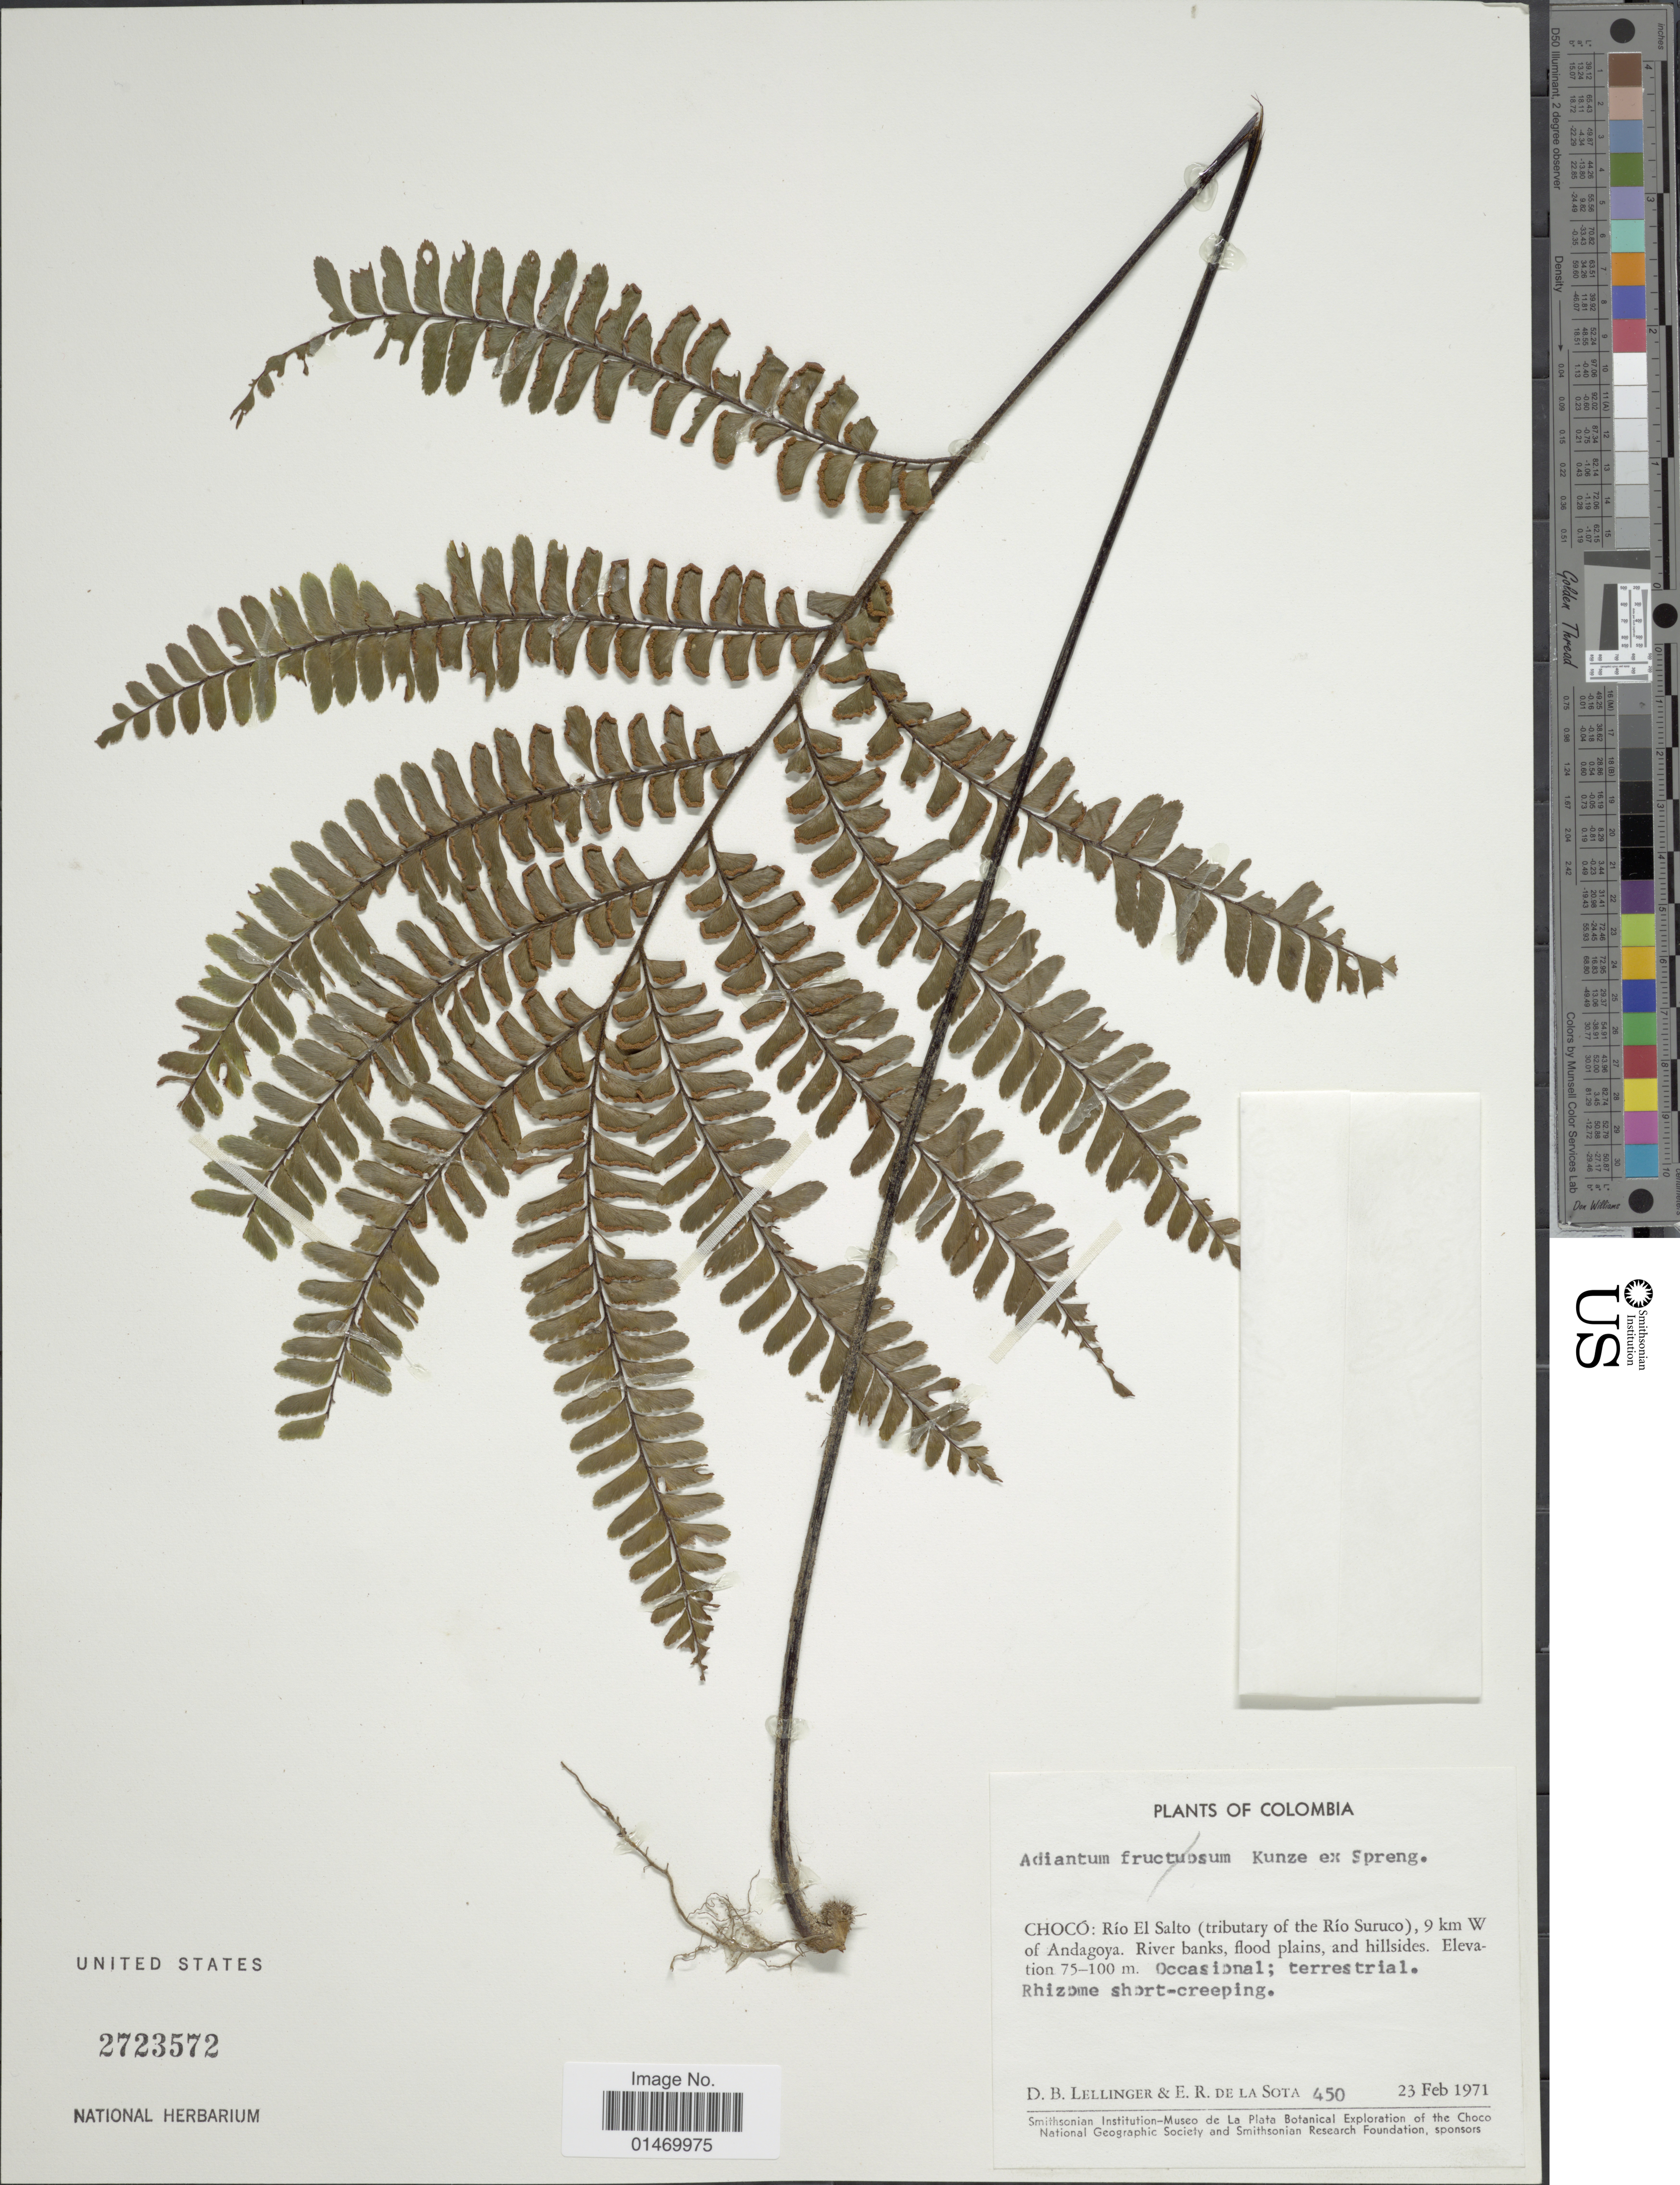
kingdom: Plantae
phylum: Tracheophyta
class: Polypodiopsida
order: Polypodiales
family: Pteridaceae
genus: Adiantum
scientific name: Adiantum cajennense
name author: Willd. ex Klotzsch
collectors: D. B. Lellinger & E. R. de la Sota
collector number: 450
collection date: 1971-02-23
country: Colombia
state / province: Chocó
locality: Colombia, Eio El Salto ( tributary of the Rio Suruco), 9 km W of Andagoya.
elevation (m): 75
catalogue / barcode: US 2723572